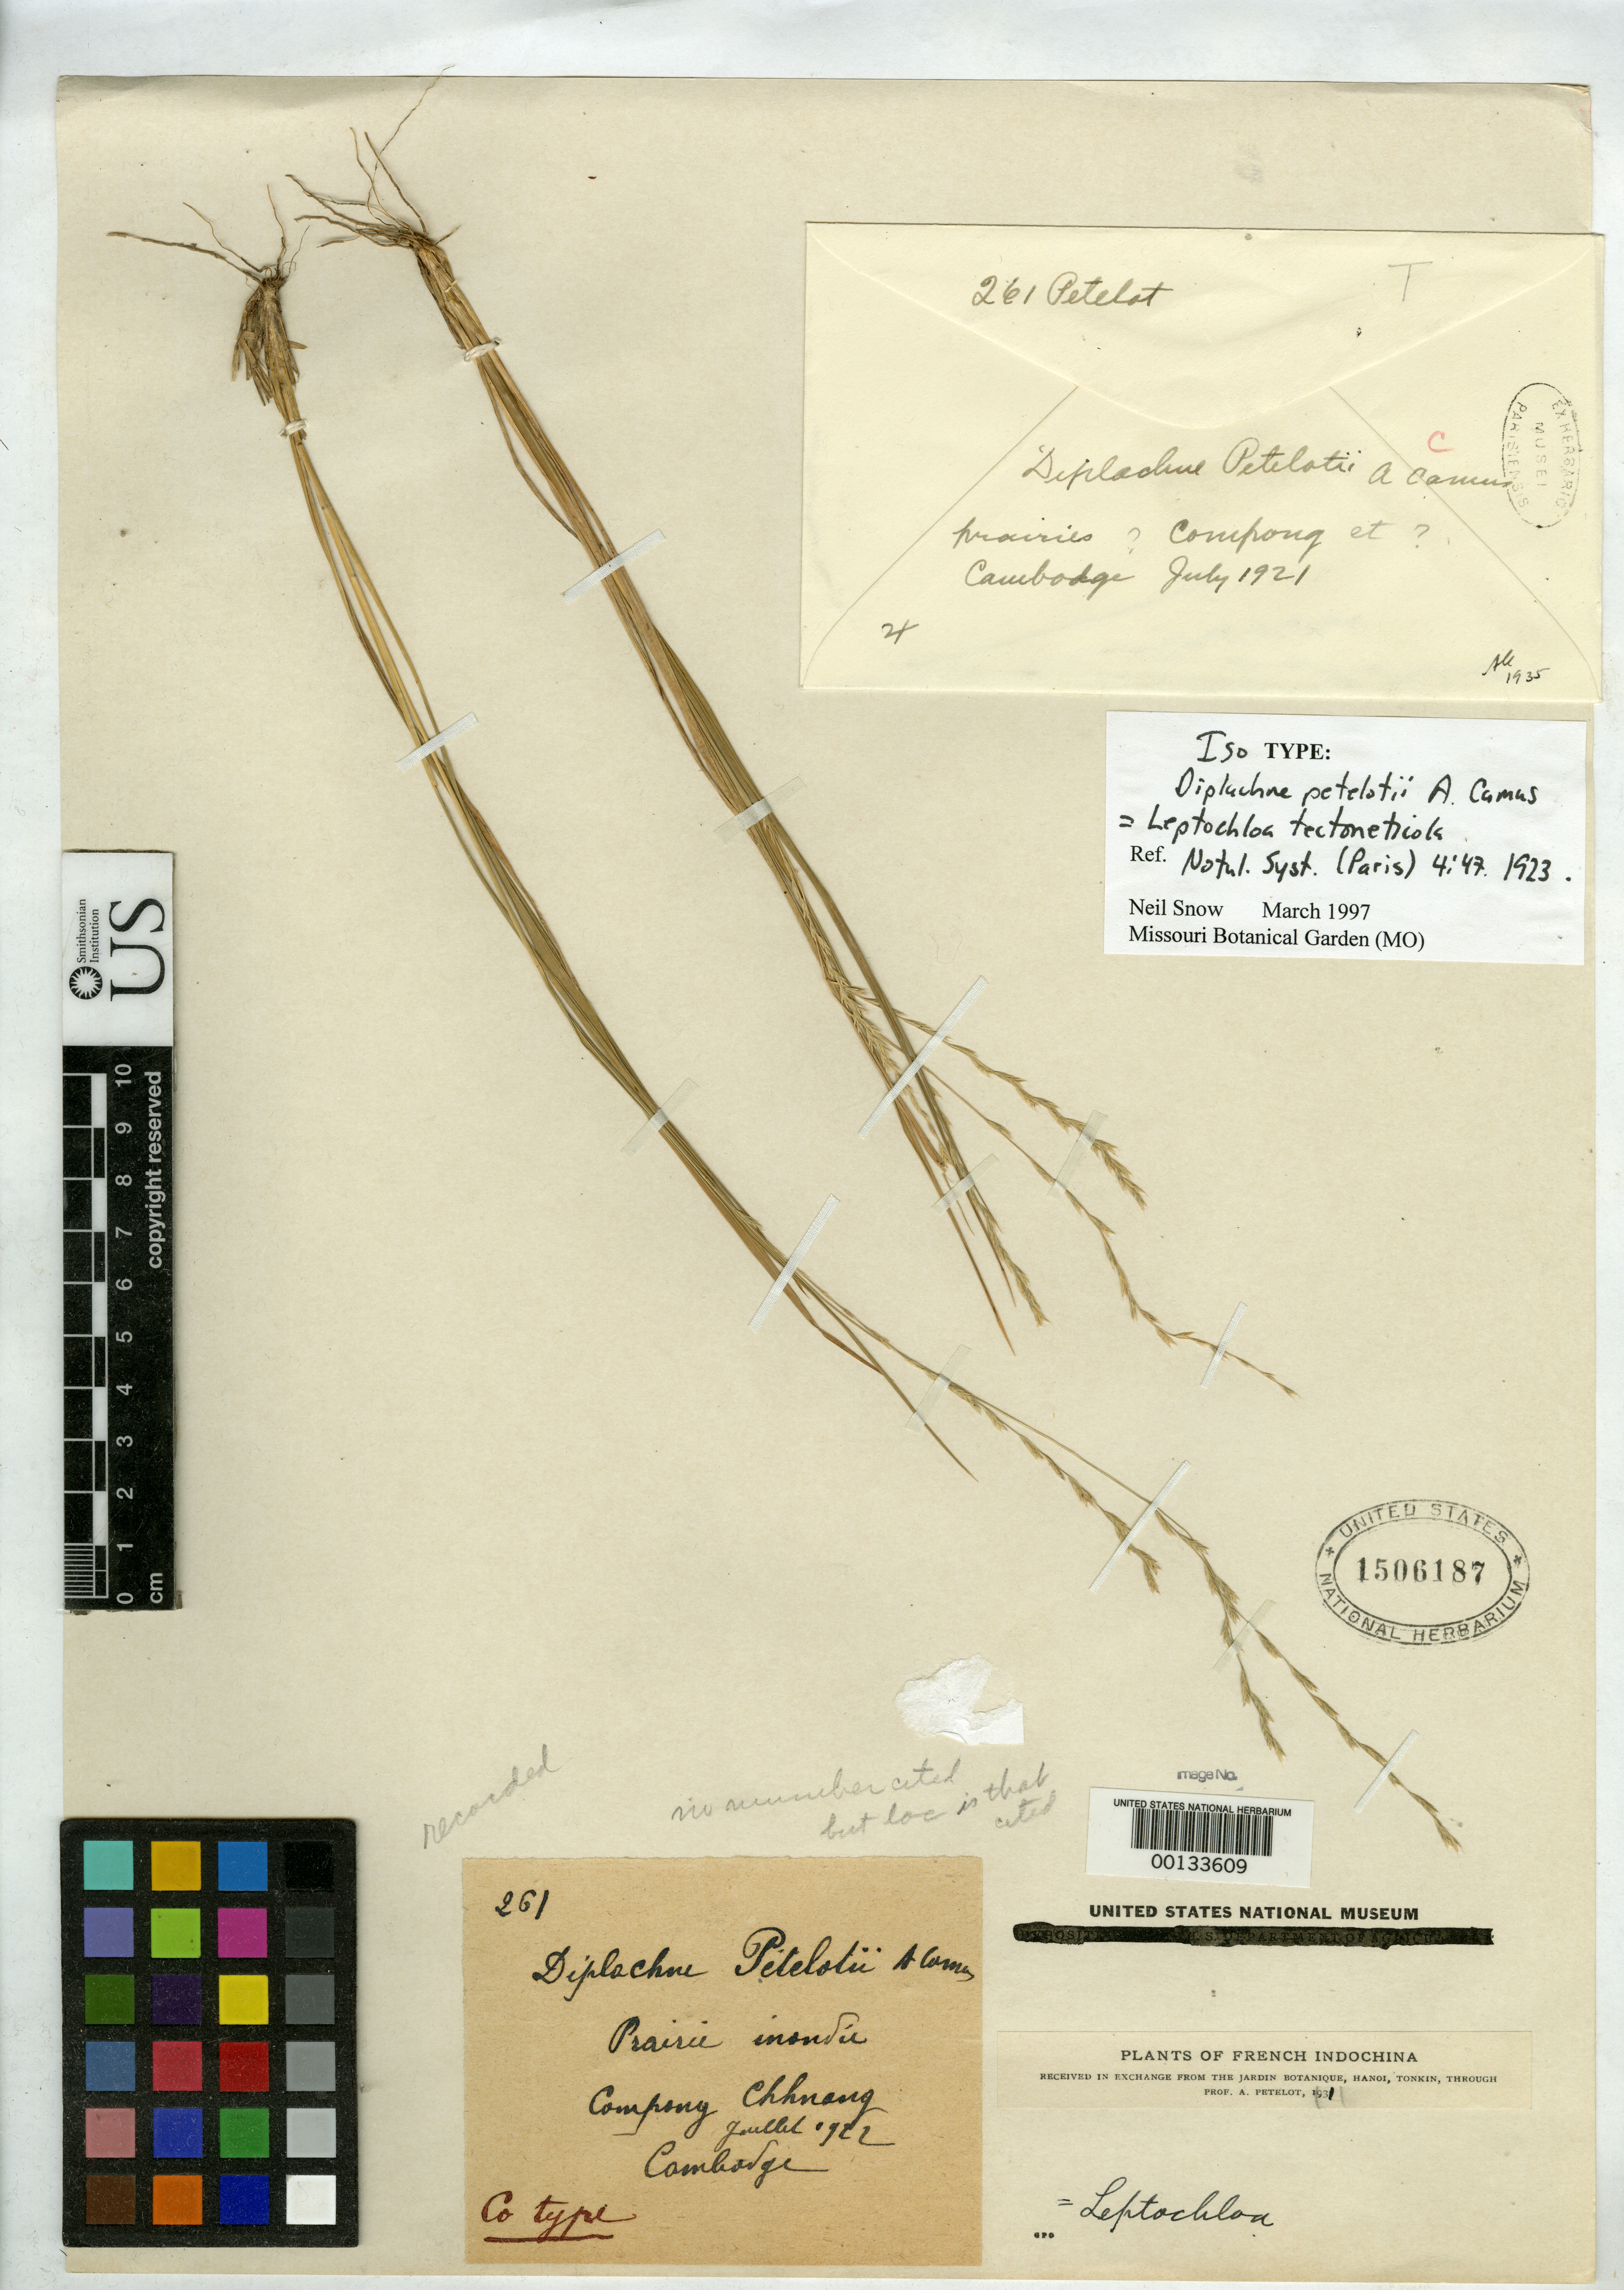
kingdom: Plantae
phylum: Tracheophyta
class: Liliopsida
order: Poales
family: Poaceae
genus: Diplachne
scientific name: Diplachne petelotii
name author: A. Camus in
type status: Isotype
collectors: P. A. Pételot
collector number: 261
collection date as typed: Jul 1922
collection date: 1922-07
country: Cambodia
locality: Kompong Chhnang.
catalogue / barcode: US 1506187